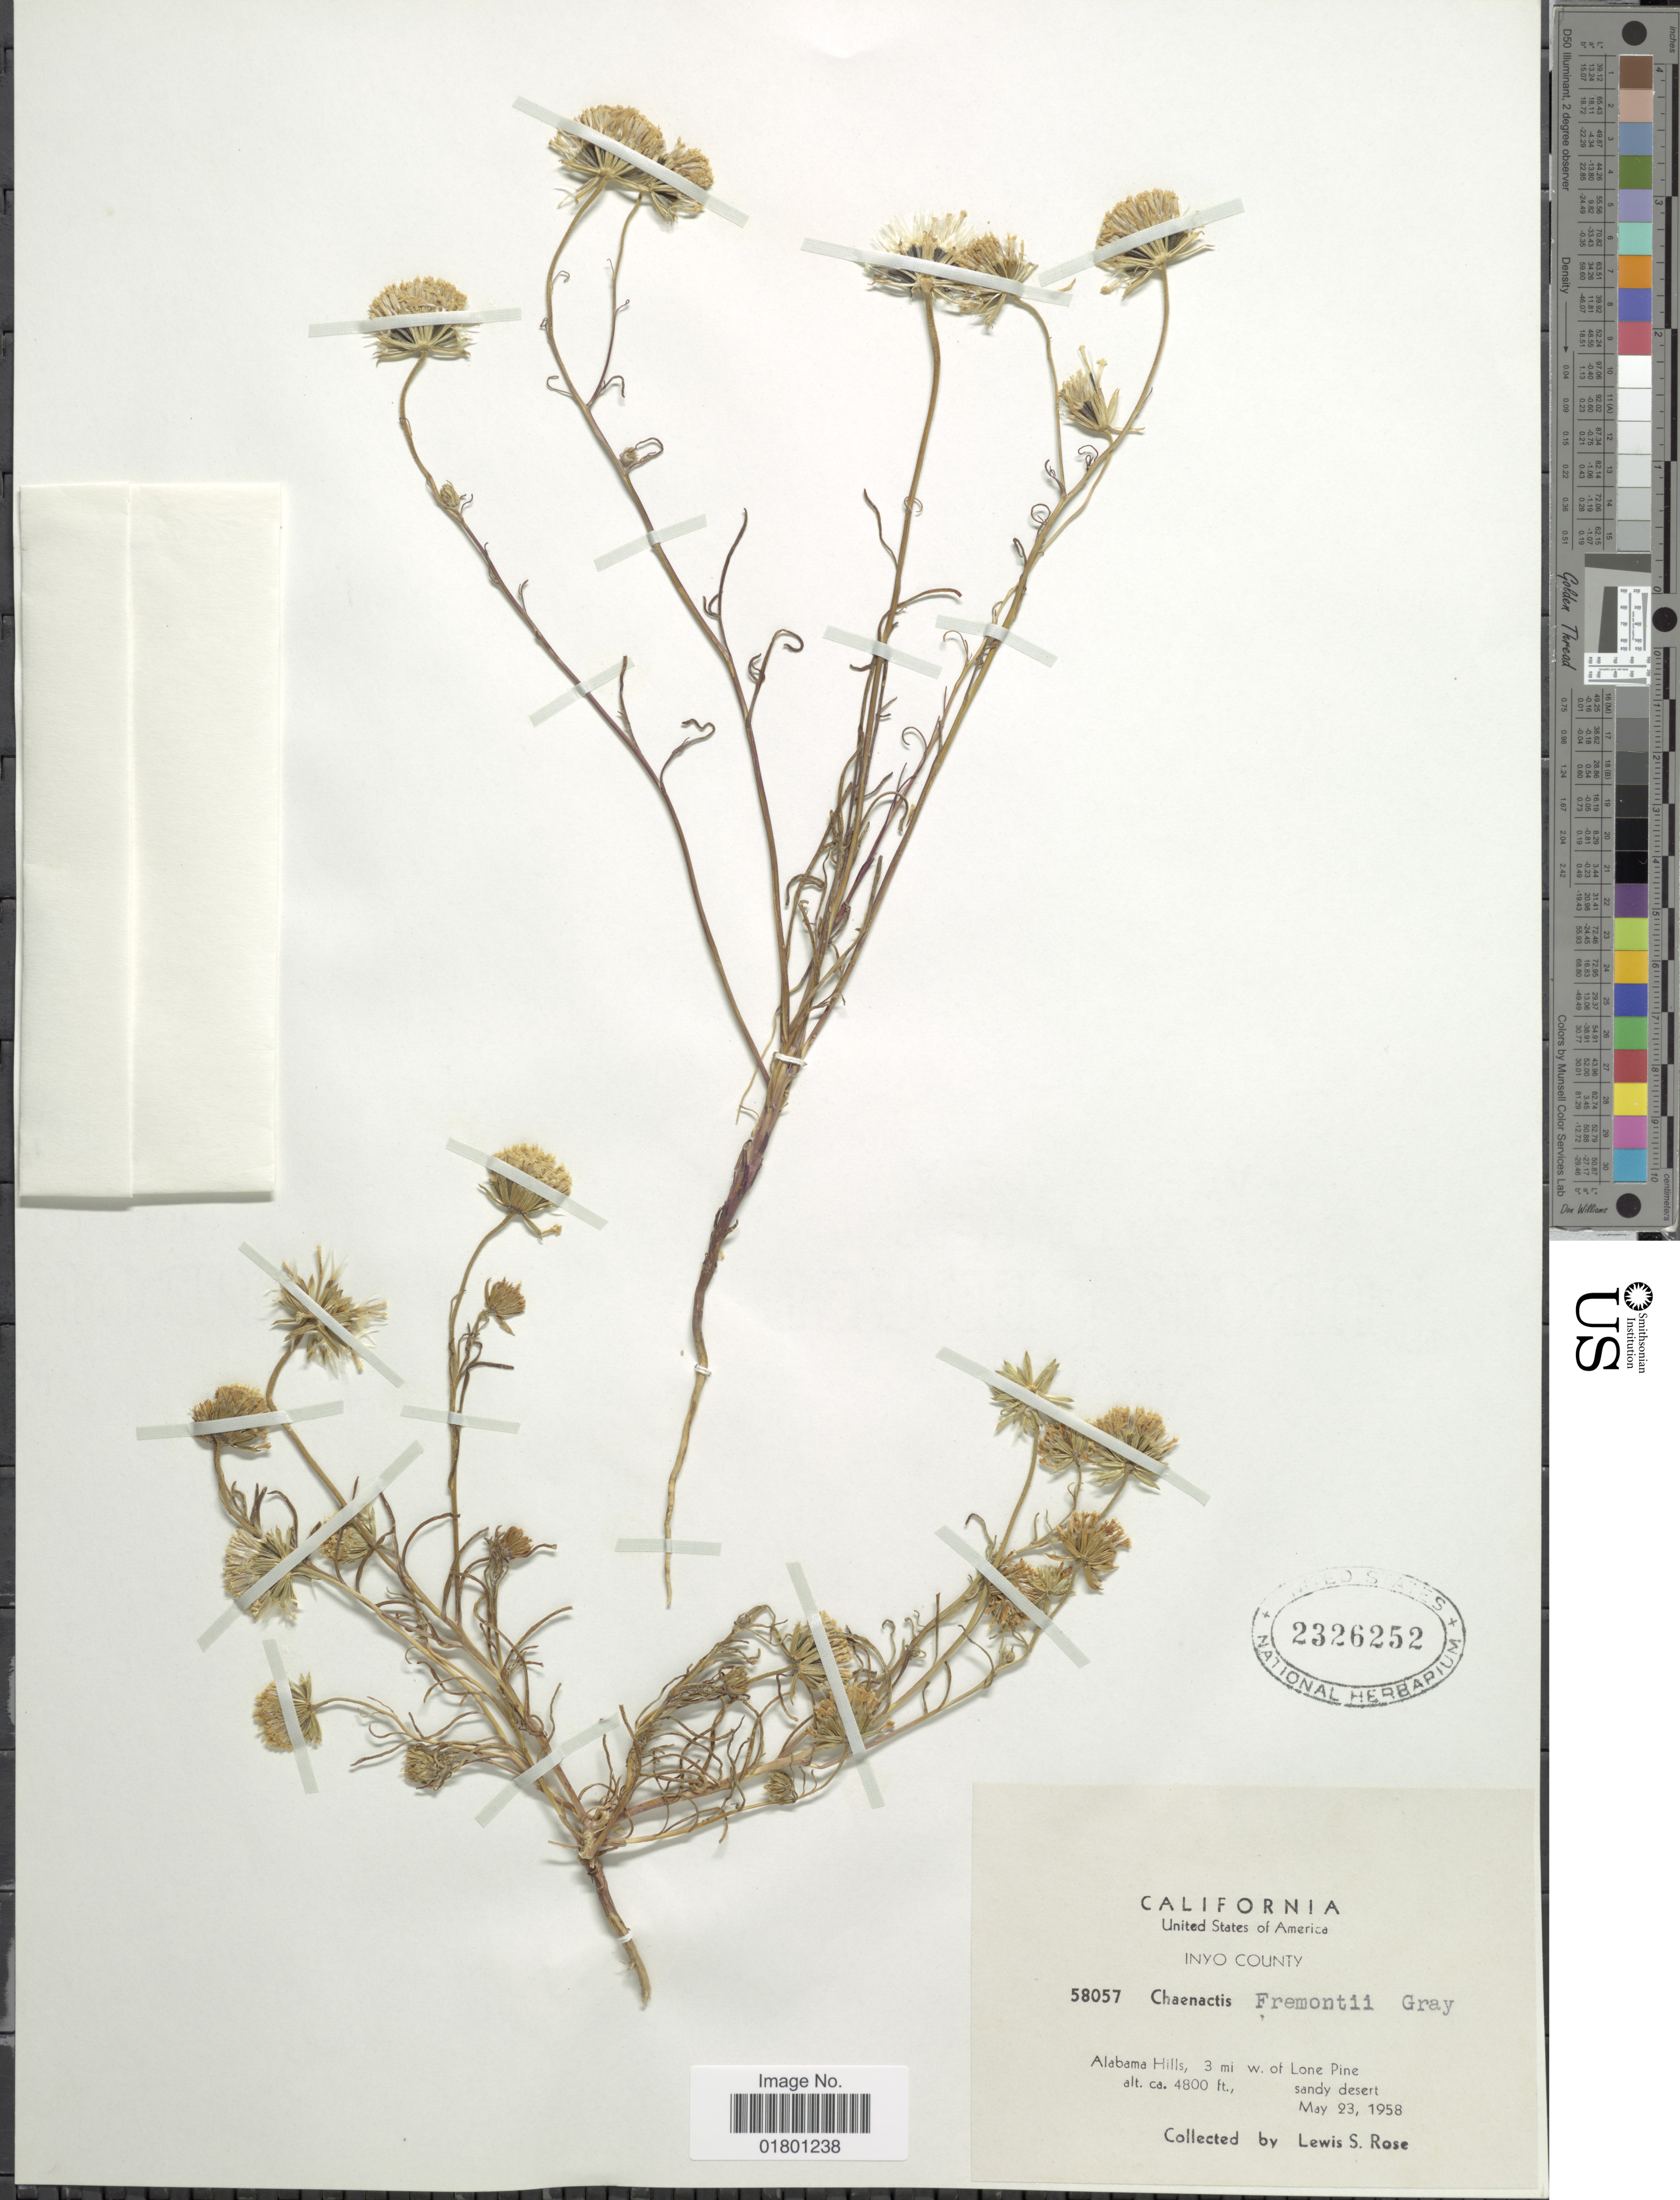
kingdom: Plantae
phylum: Tracheophyta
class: Magnoliopsida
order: Asterales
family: Asteraceae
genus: Chaenactis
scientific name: Chaenactis fremontii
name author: A. Gray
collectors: L. S. Rose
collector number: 58057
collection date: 1958-05-23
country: United States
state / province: California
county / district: Inyo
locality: Inyo County, Alabama Hills, 3 mi w. of Lone Pine, sandy desert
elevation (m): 1463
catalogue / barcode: US 2326252